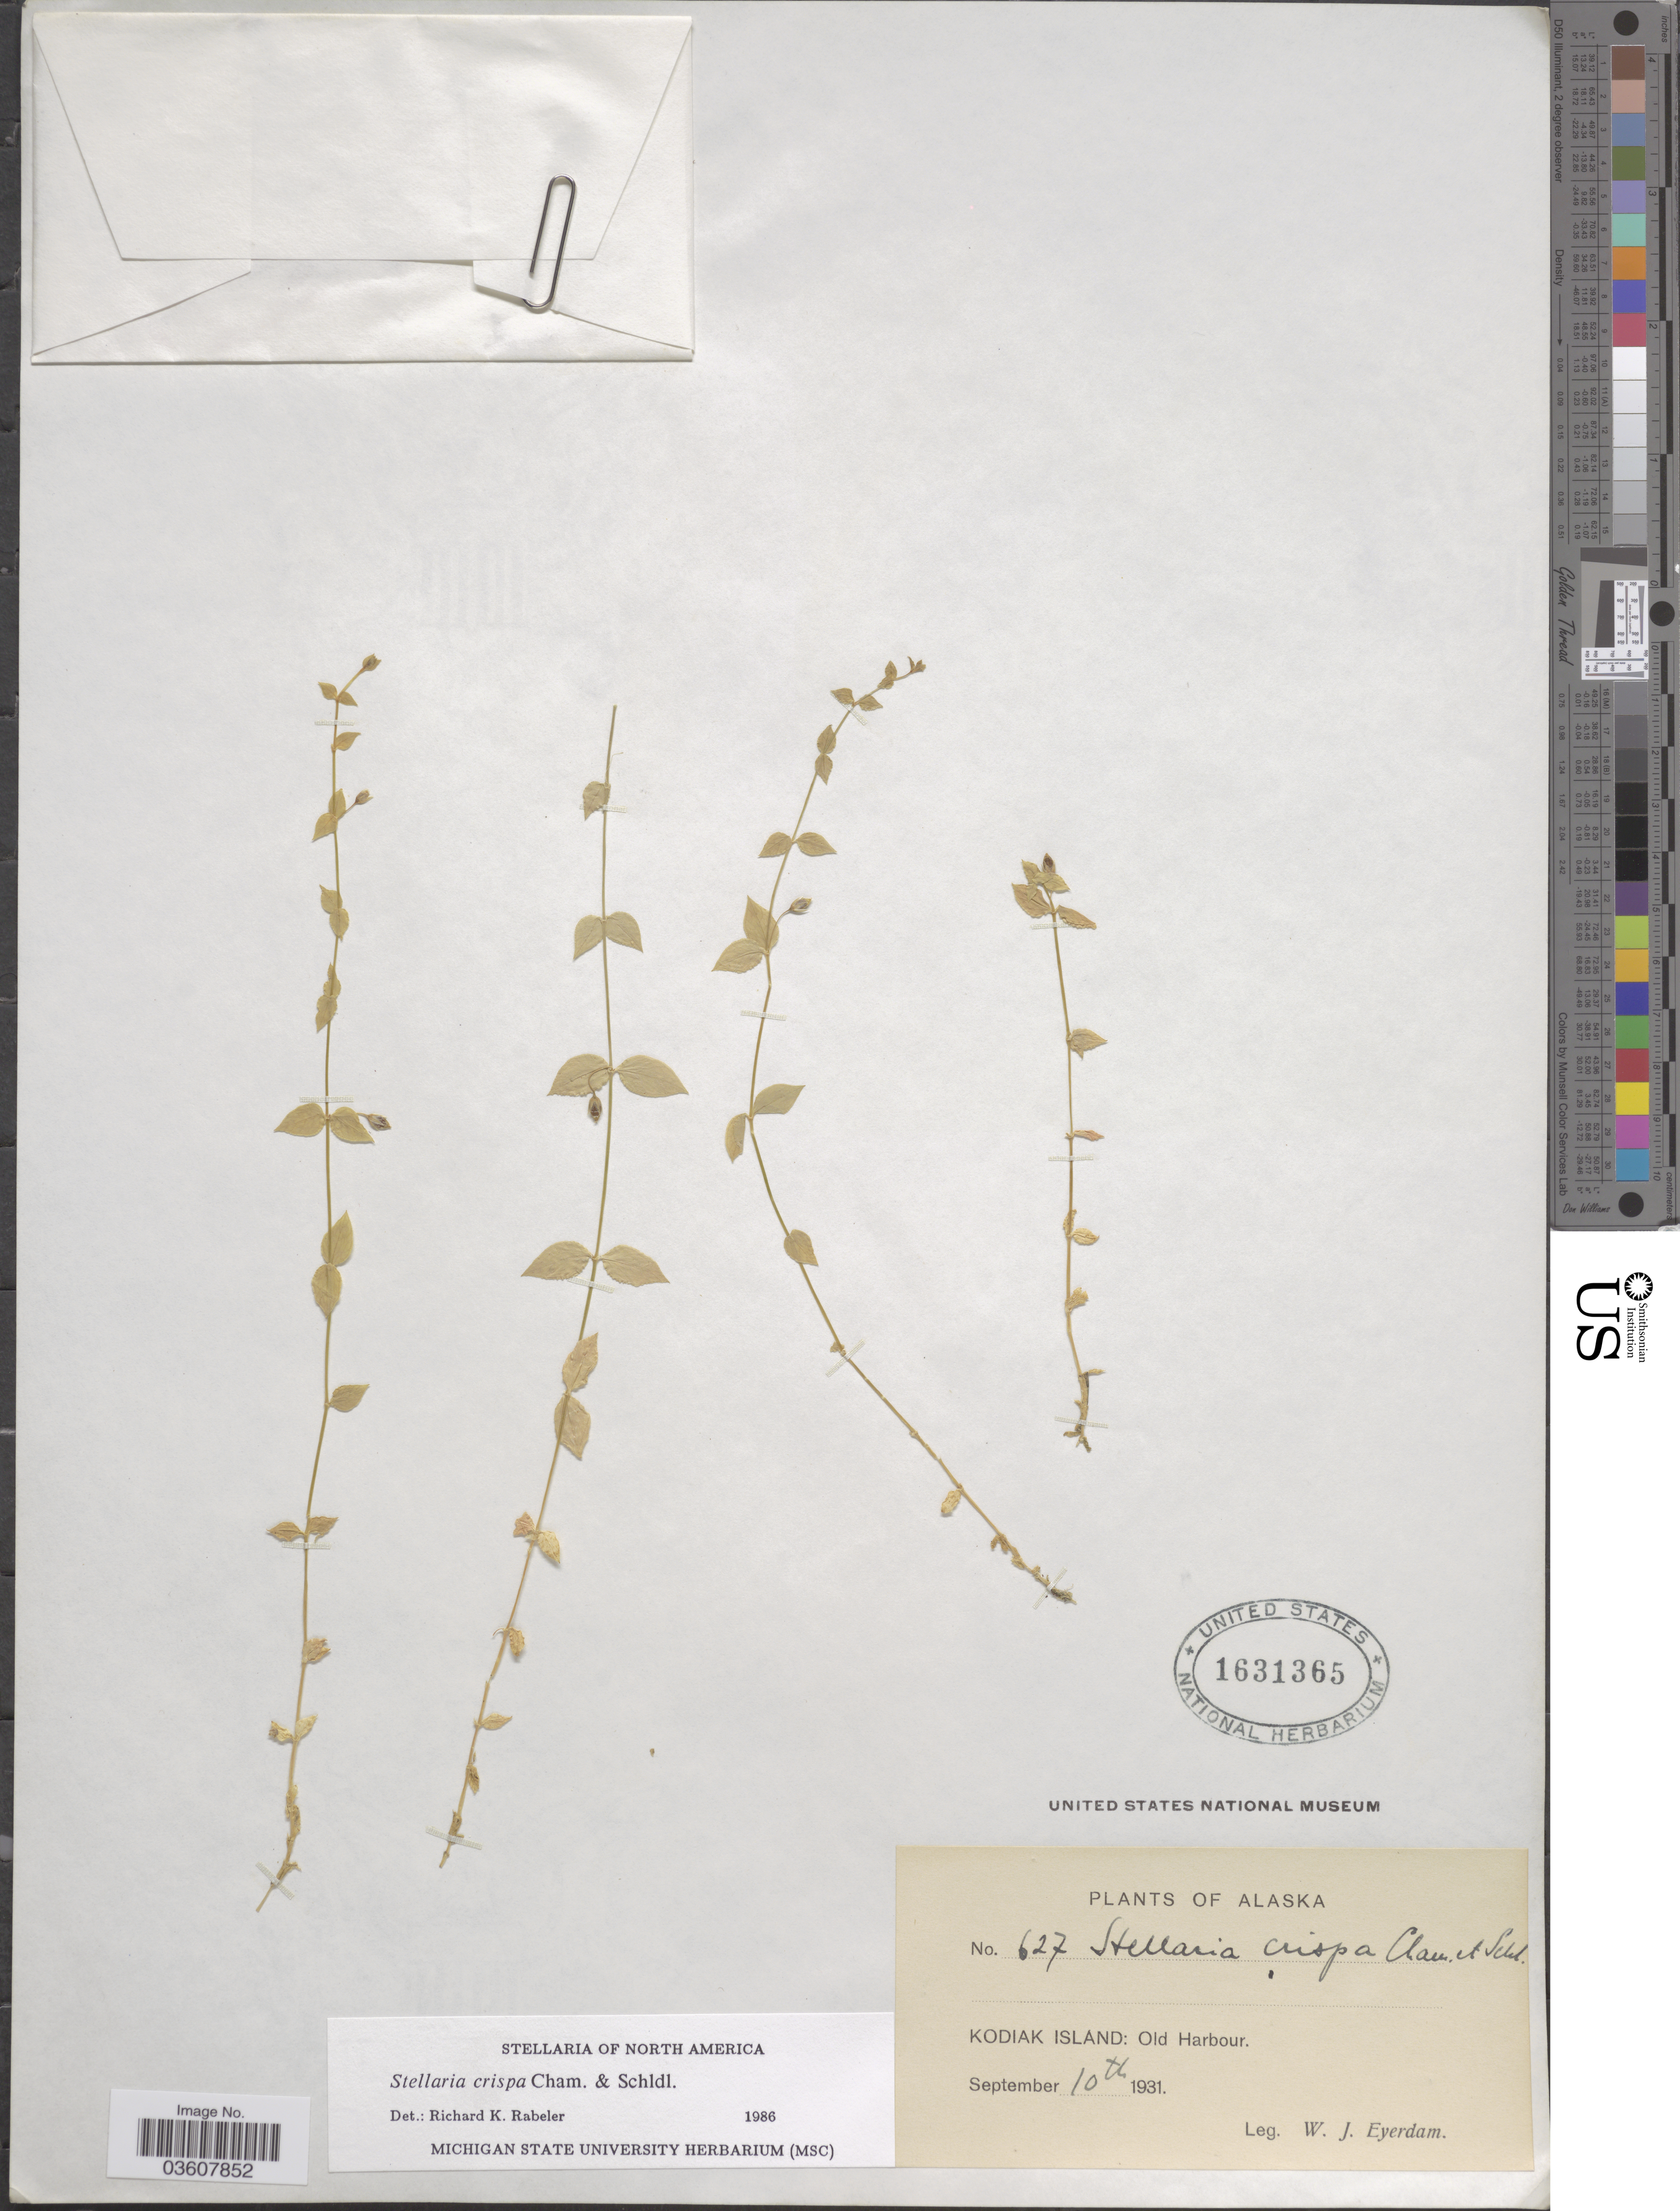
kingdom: Plantae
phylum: Tracheophyta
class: Magnoliopsida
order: Caryophyllales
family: Caryophyllaceae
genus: Stellaria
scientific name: Stellaria crispa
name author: Cham. & Schltdl.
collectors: W. J. Eyerdam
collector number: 627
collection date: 1931-09-10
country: United States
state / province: Alaska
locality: Kodiak Island: Old Harbour.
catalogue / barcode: US 1631365